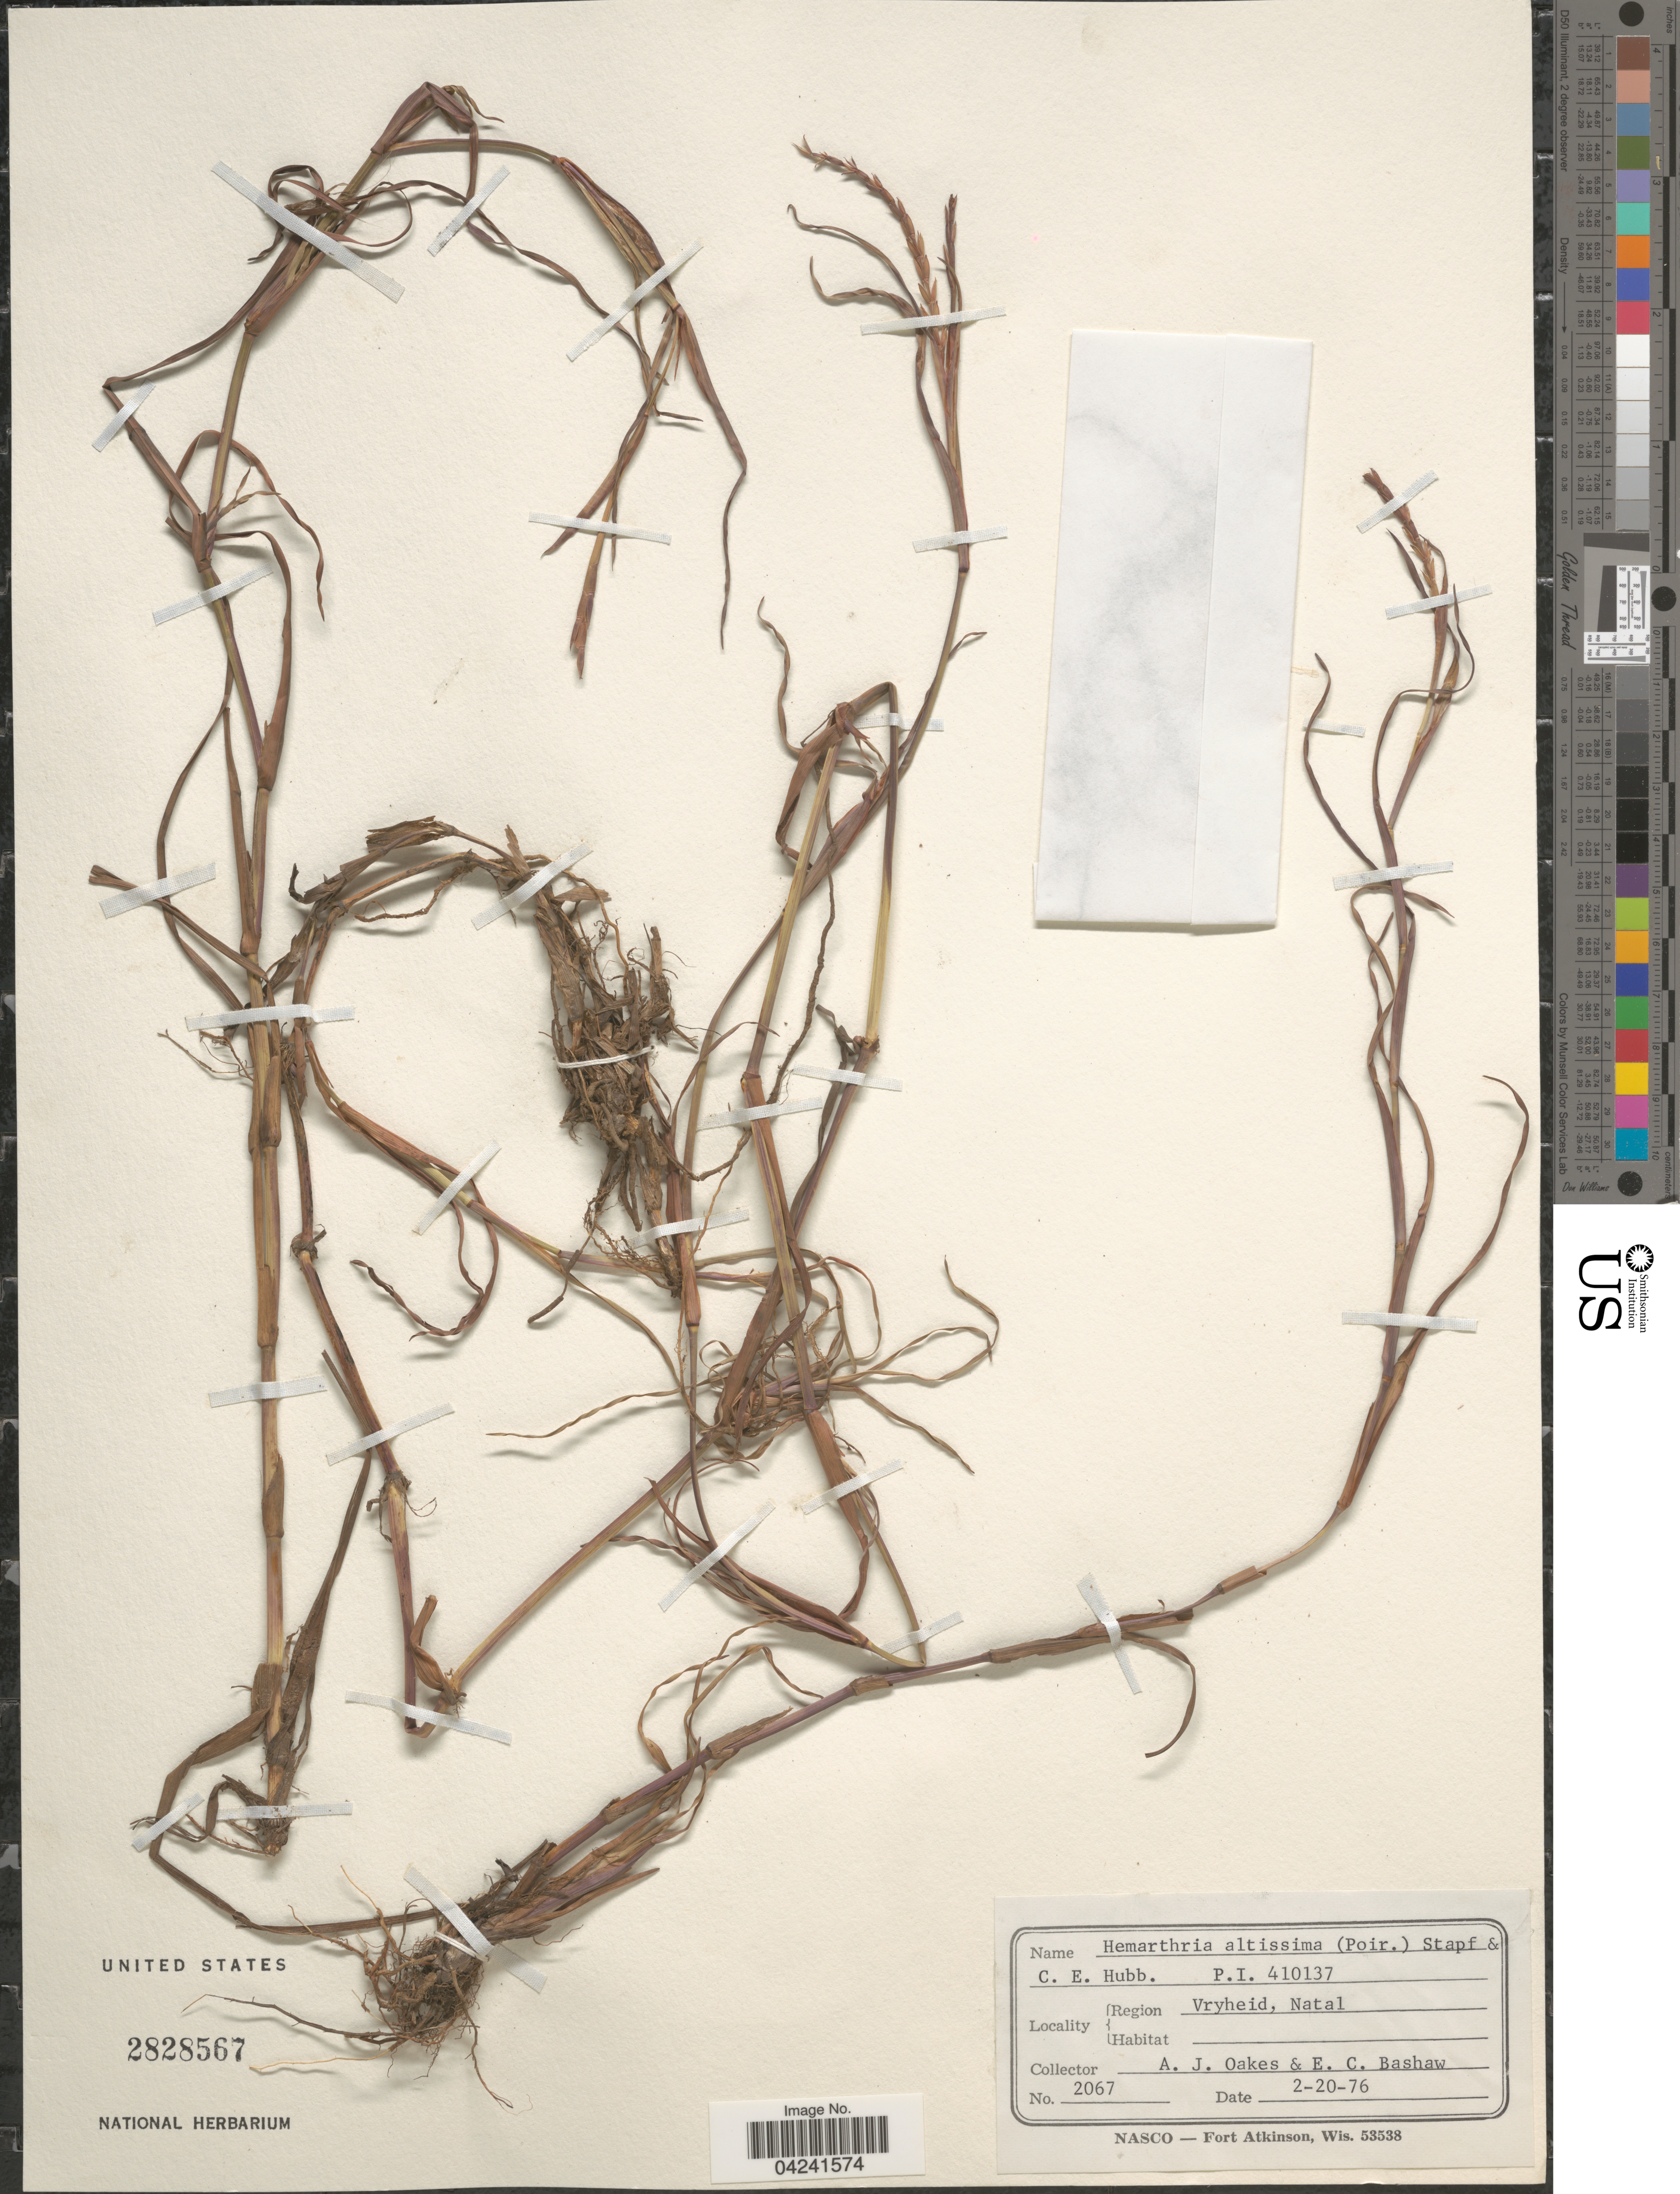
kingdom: Plantae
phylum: Tracheophyta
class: Liliopsida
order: Poales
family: Poaceae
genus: Hemarthria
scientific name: Hemarthria altissima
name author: (Poir.) Stapf & C. E. Hubb.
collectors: A. Oakes & E. Bashaw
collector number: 2067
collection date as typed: Transcribed d/m/y: 20/2/76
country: South Africa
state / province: KwaZulu-Natal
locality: Region Vryheid, Natal.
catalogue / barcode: US 2828567